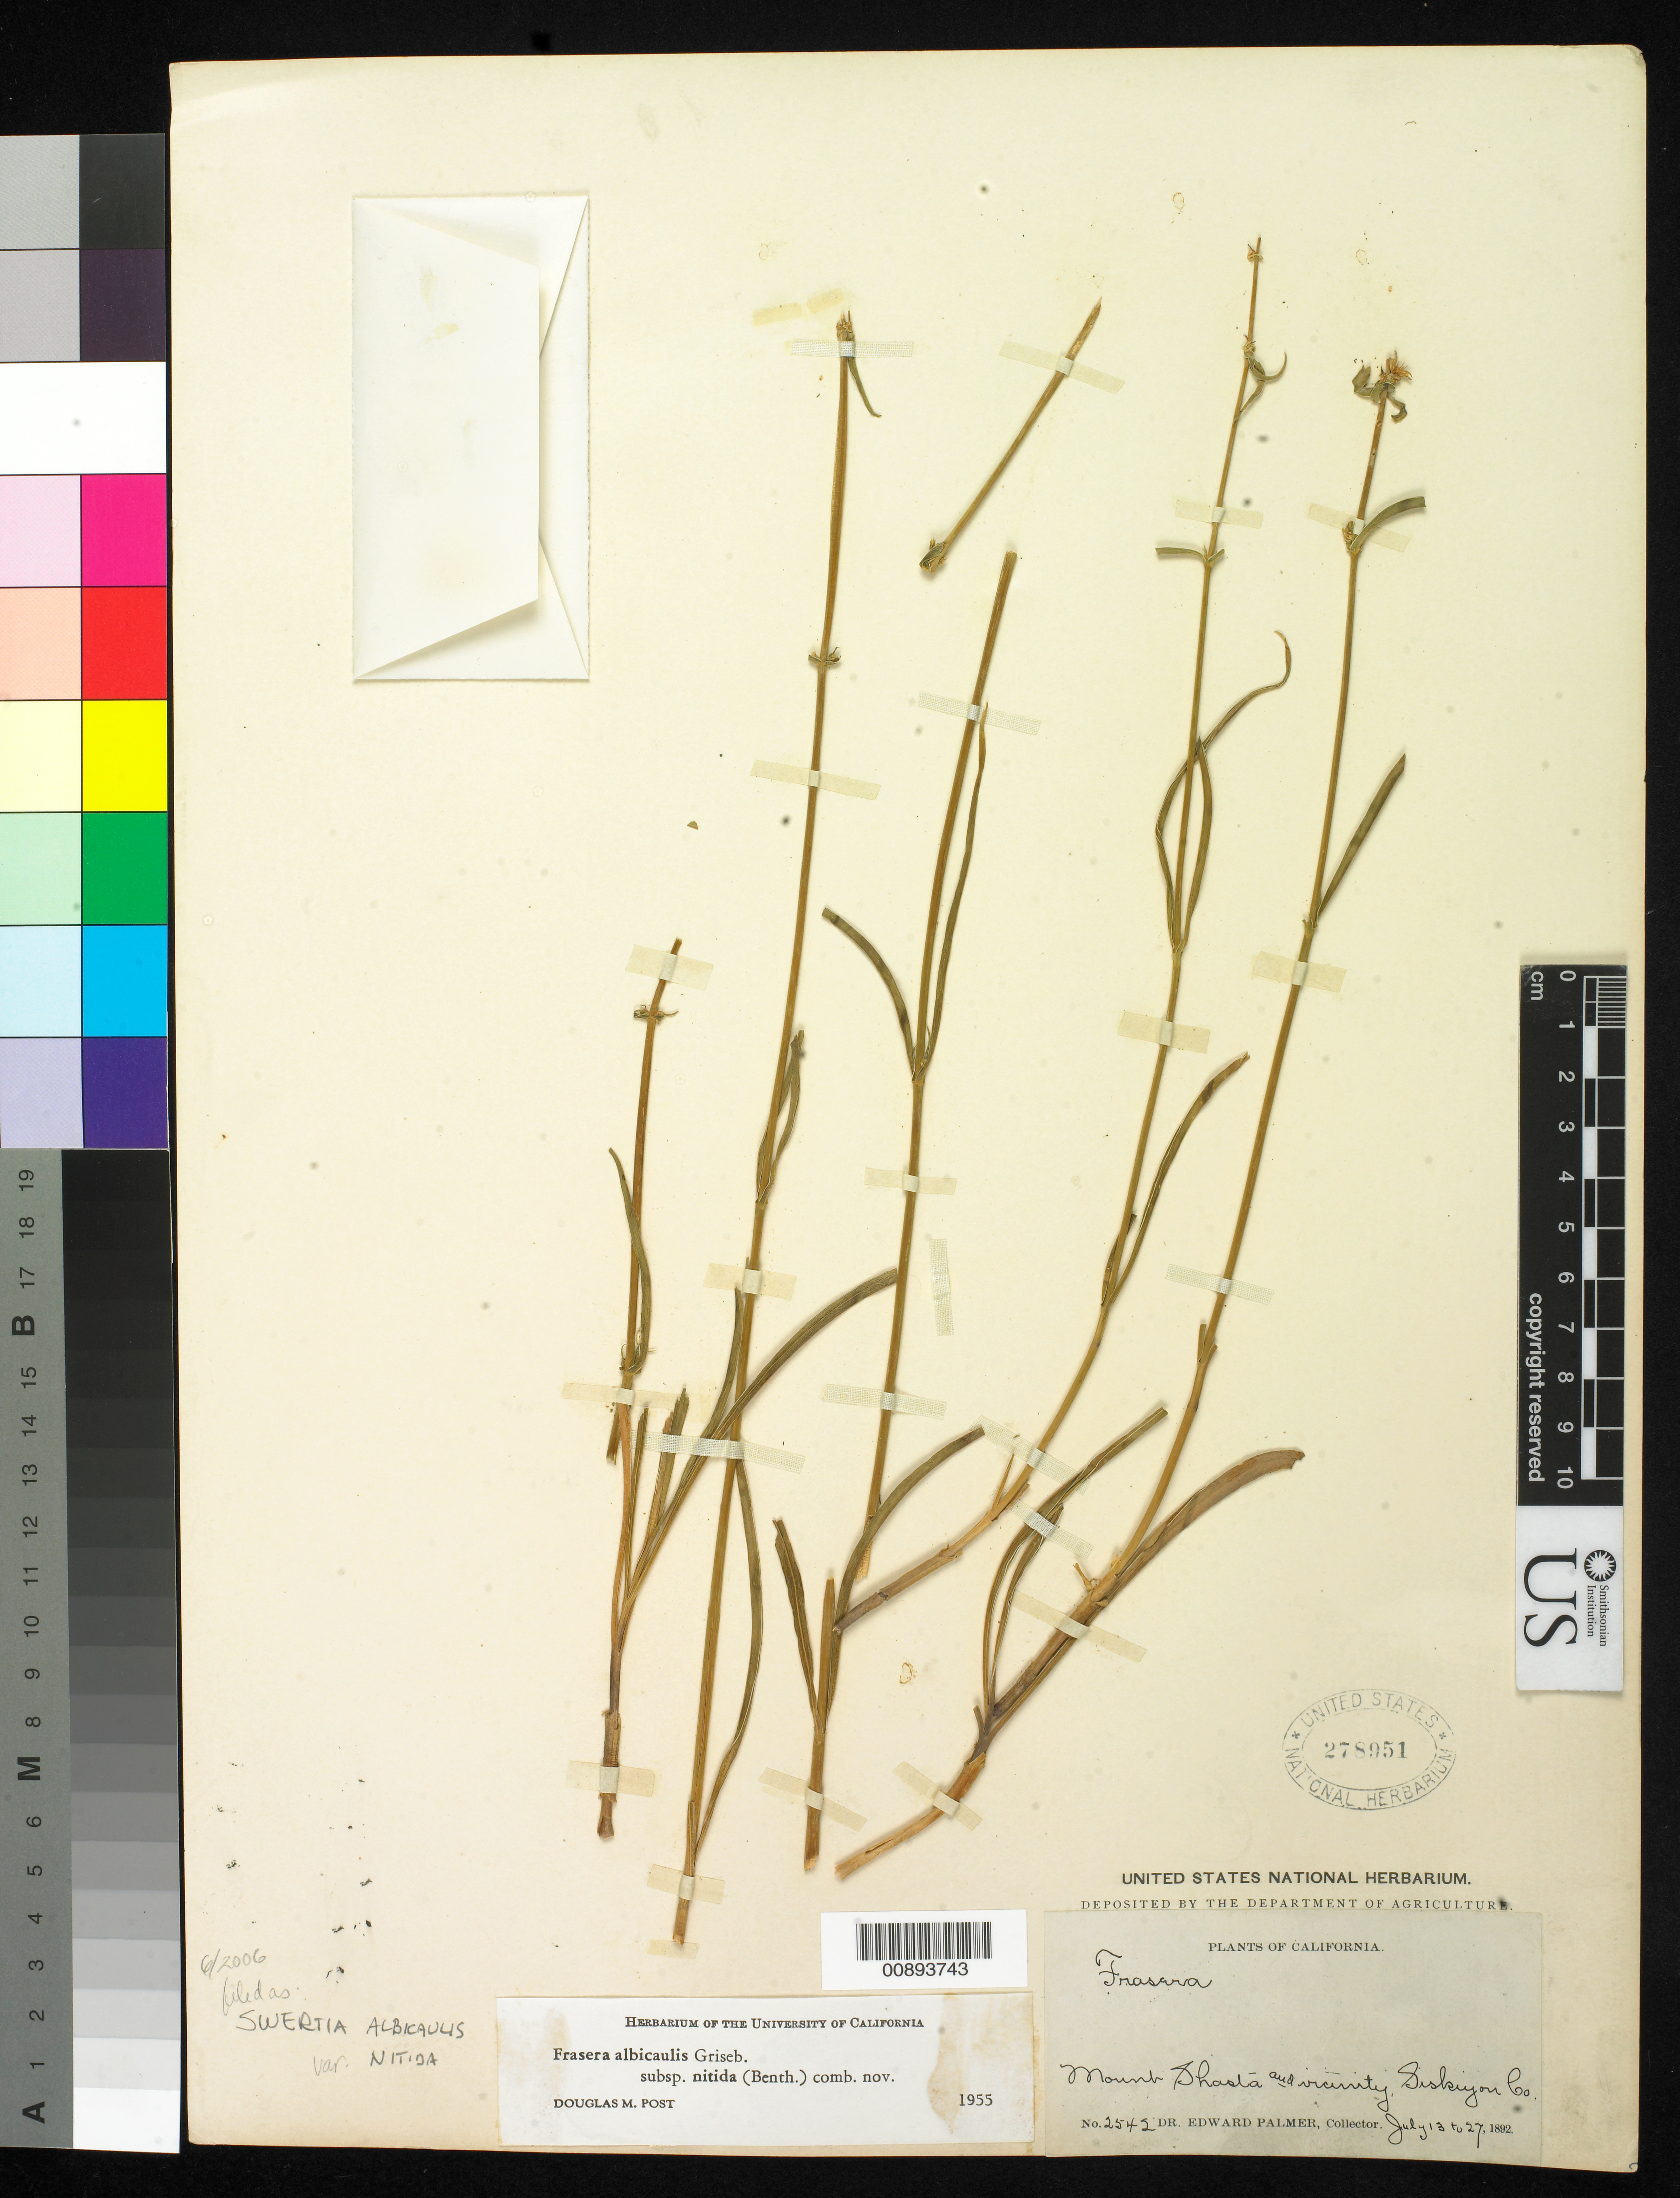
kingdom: Plantae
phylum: Tracheophyta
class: Magnoliopsida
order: Gentianales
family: Gentianaceae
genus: Swertia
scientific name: Swertia albicaulis var. nitida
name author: (Benth.) Kuntze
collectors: E. Palmer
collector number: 2542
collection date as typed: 13 Jul 1892 to 27 Jul 1892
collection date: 1892-07-13/1892-07-27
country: United States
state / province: California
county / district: Siskiyou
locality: Mount Shasta and vicinity, Siskiyou county, California.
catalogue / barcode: US 278951